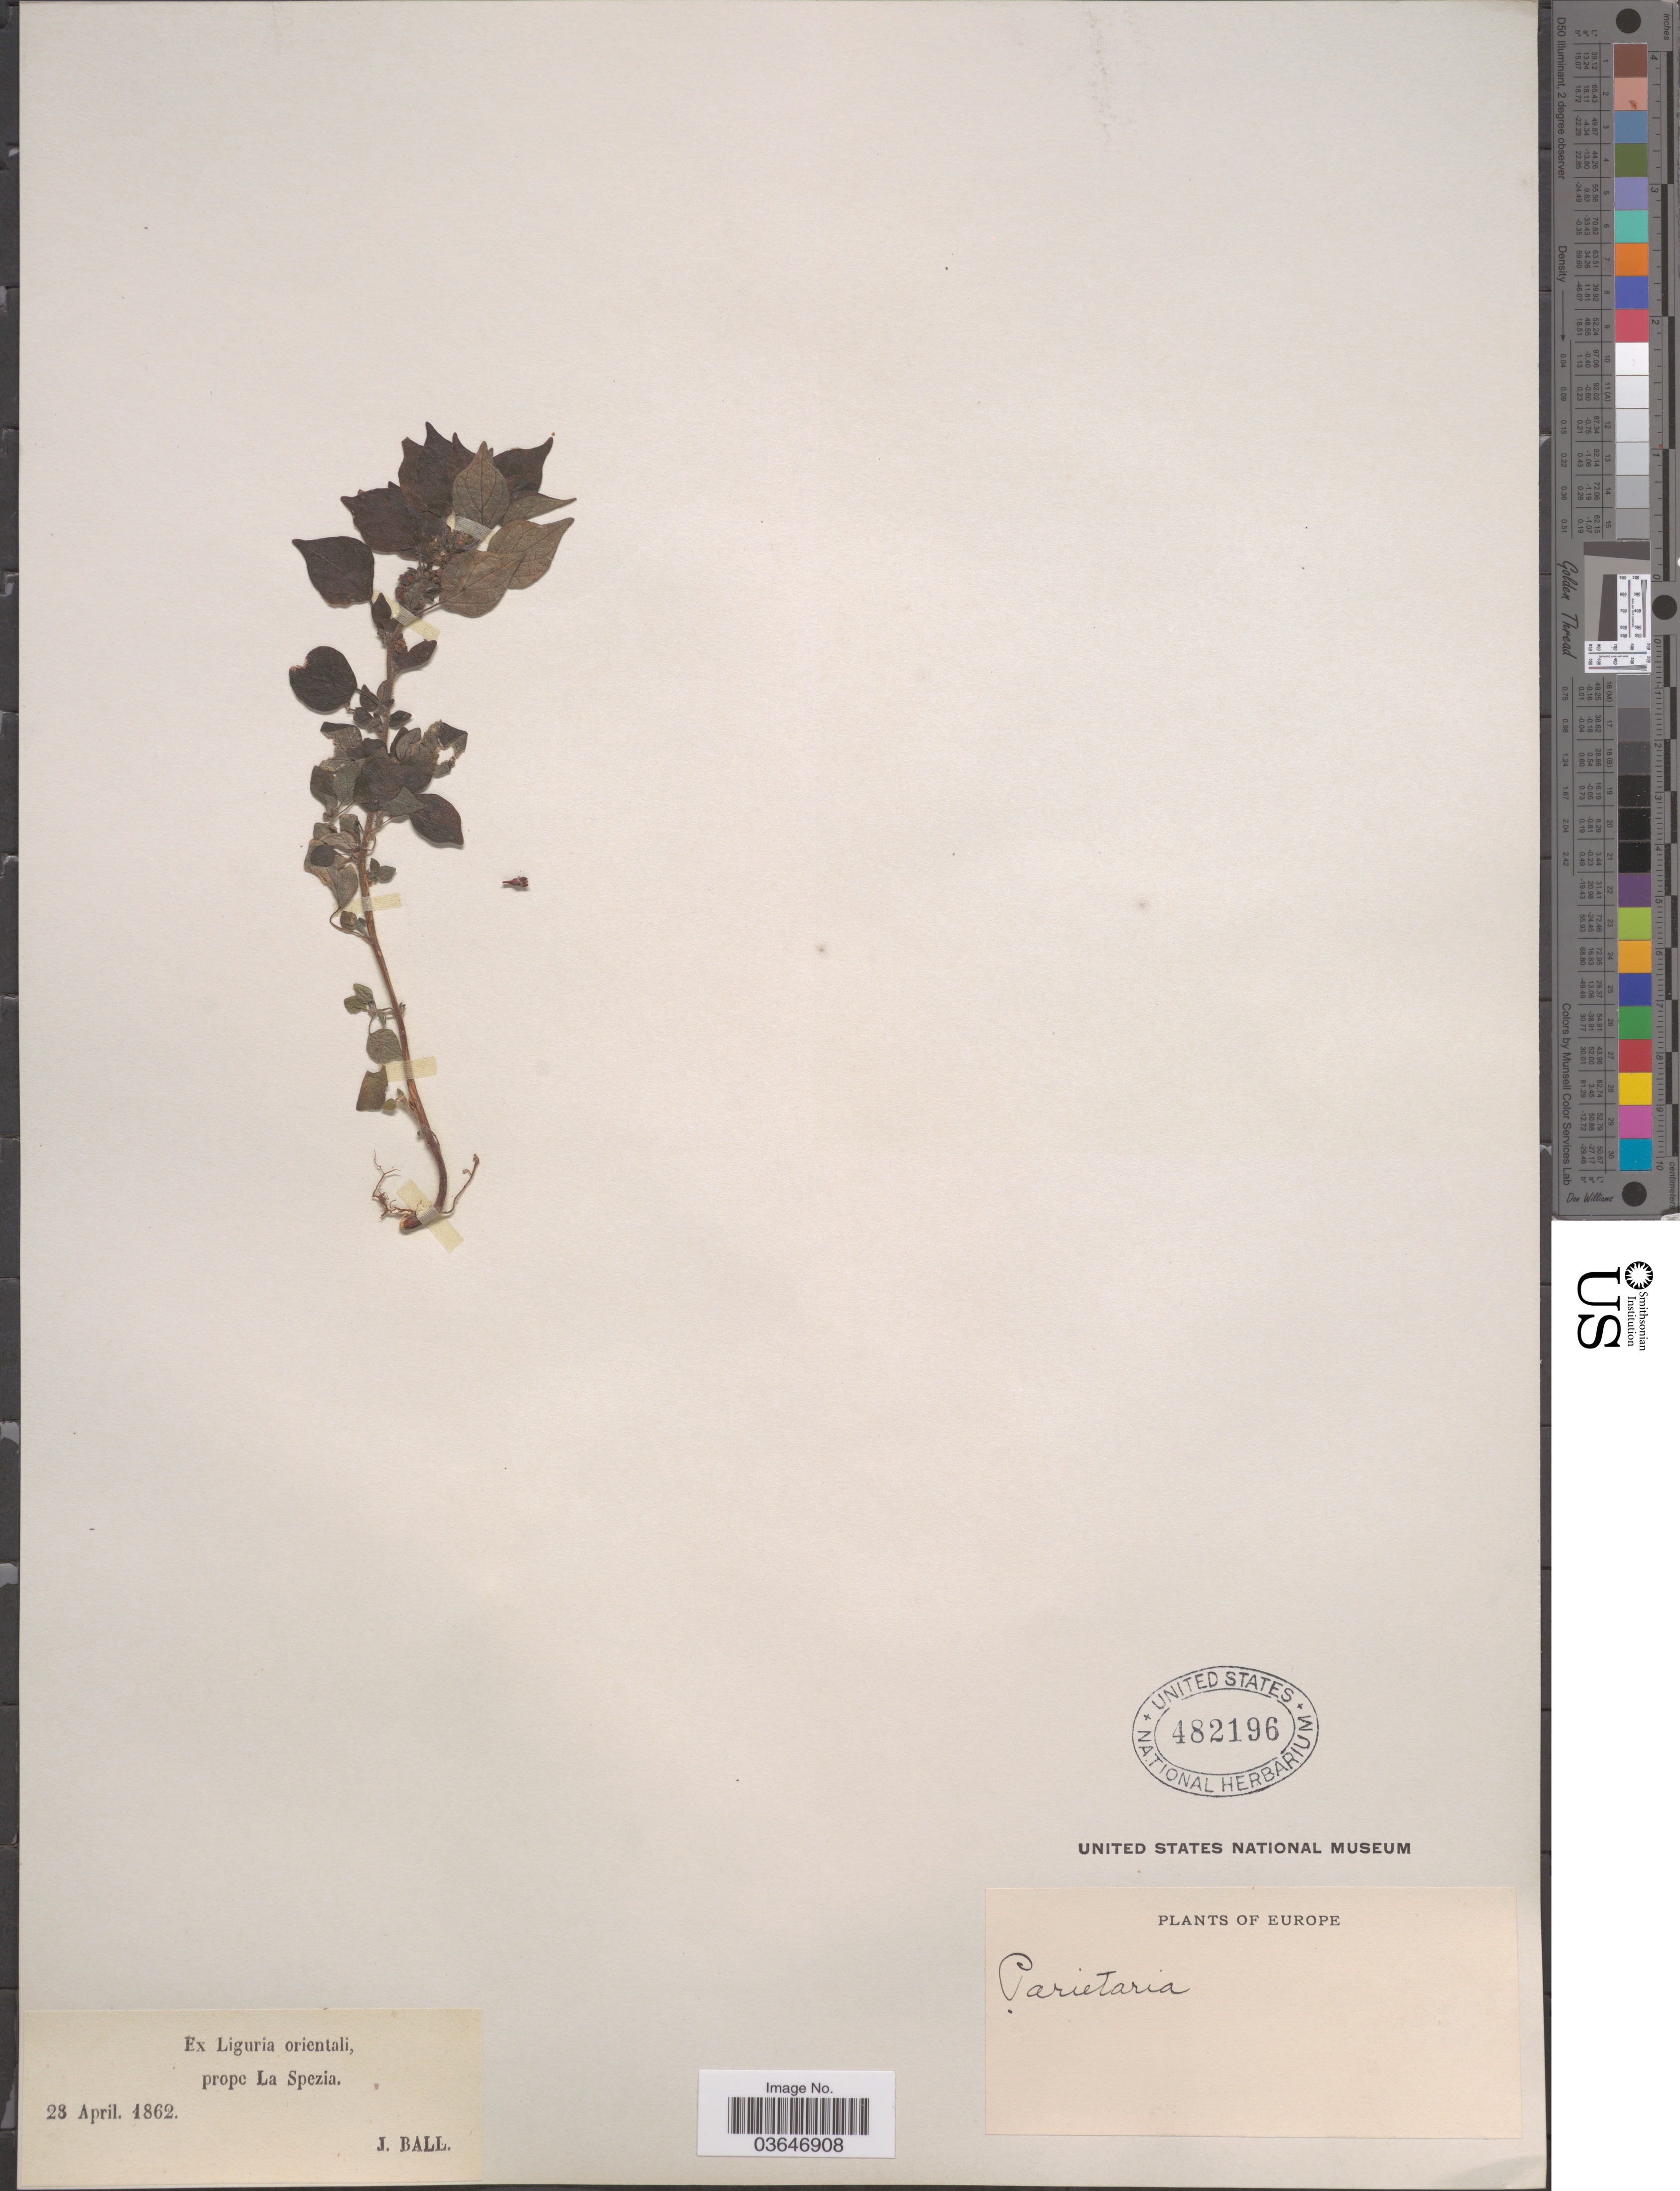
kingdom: Plantae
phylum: Tracheophyta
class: Magnoliopsida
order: Rosales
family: Urticaceae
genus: Parietaria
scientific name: Parietaria sp.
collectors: J. Ball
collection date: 1862-04-28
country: Italy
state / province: Liguria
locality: Ex Liguria orientali, prope La Spezia.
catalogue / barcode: US 482196